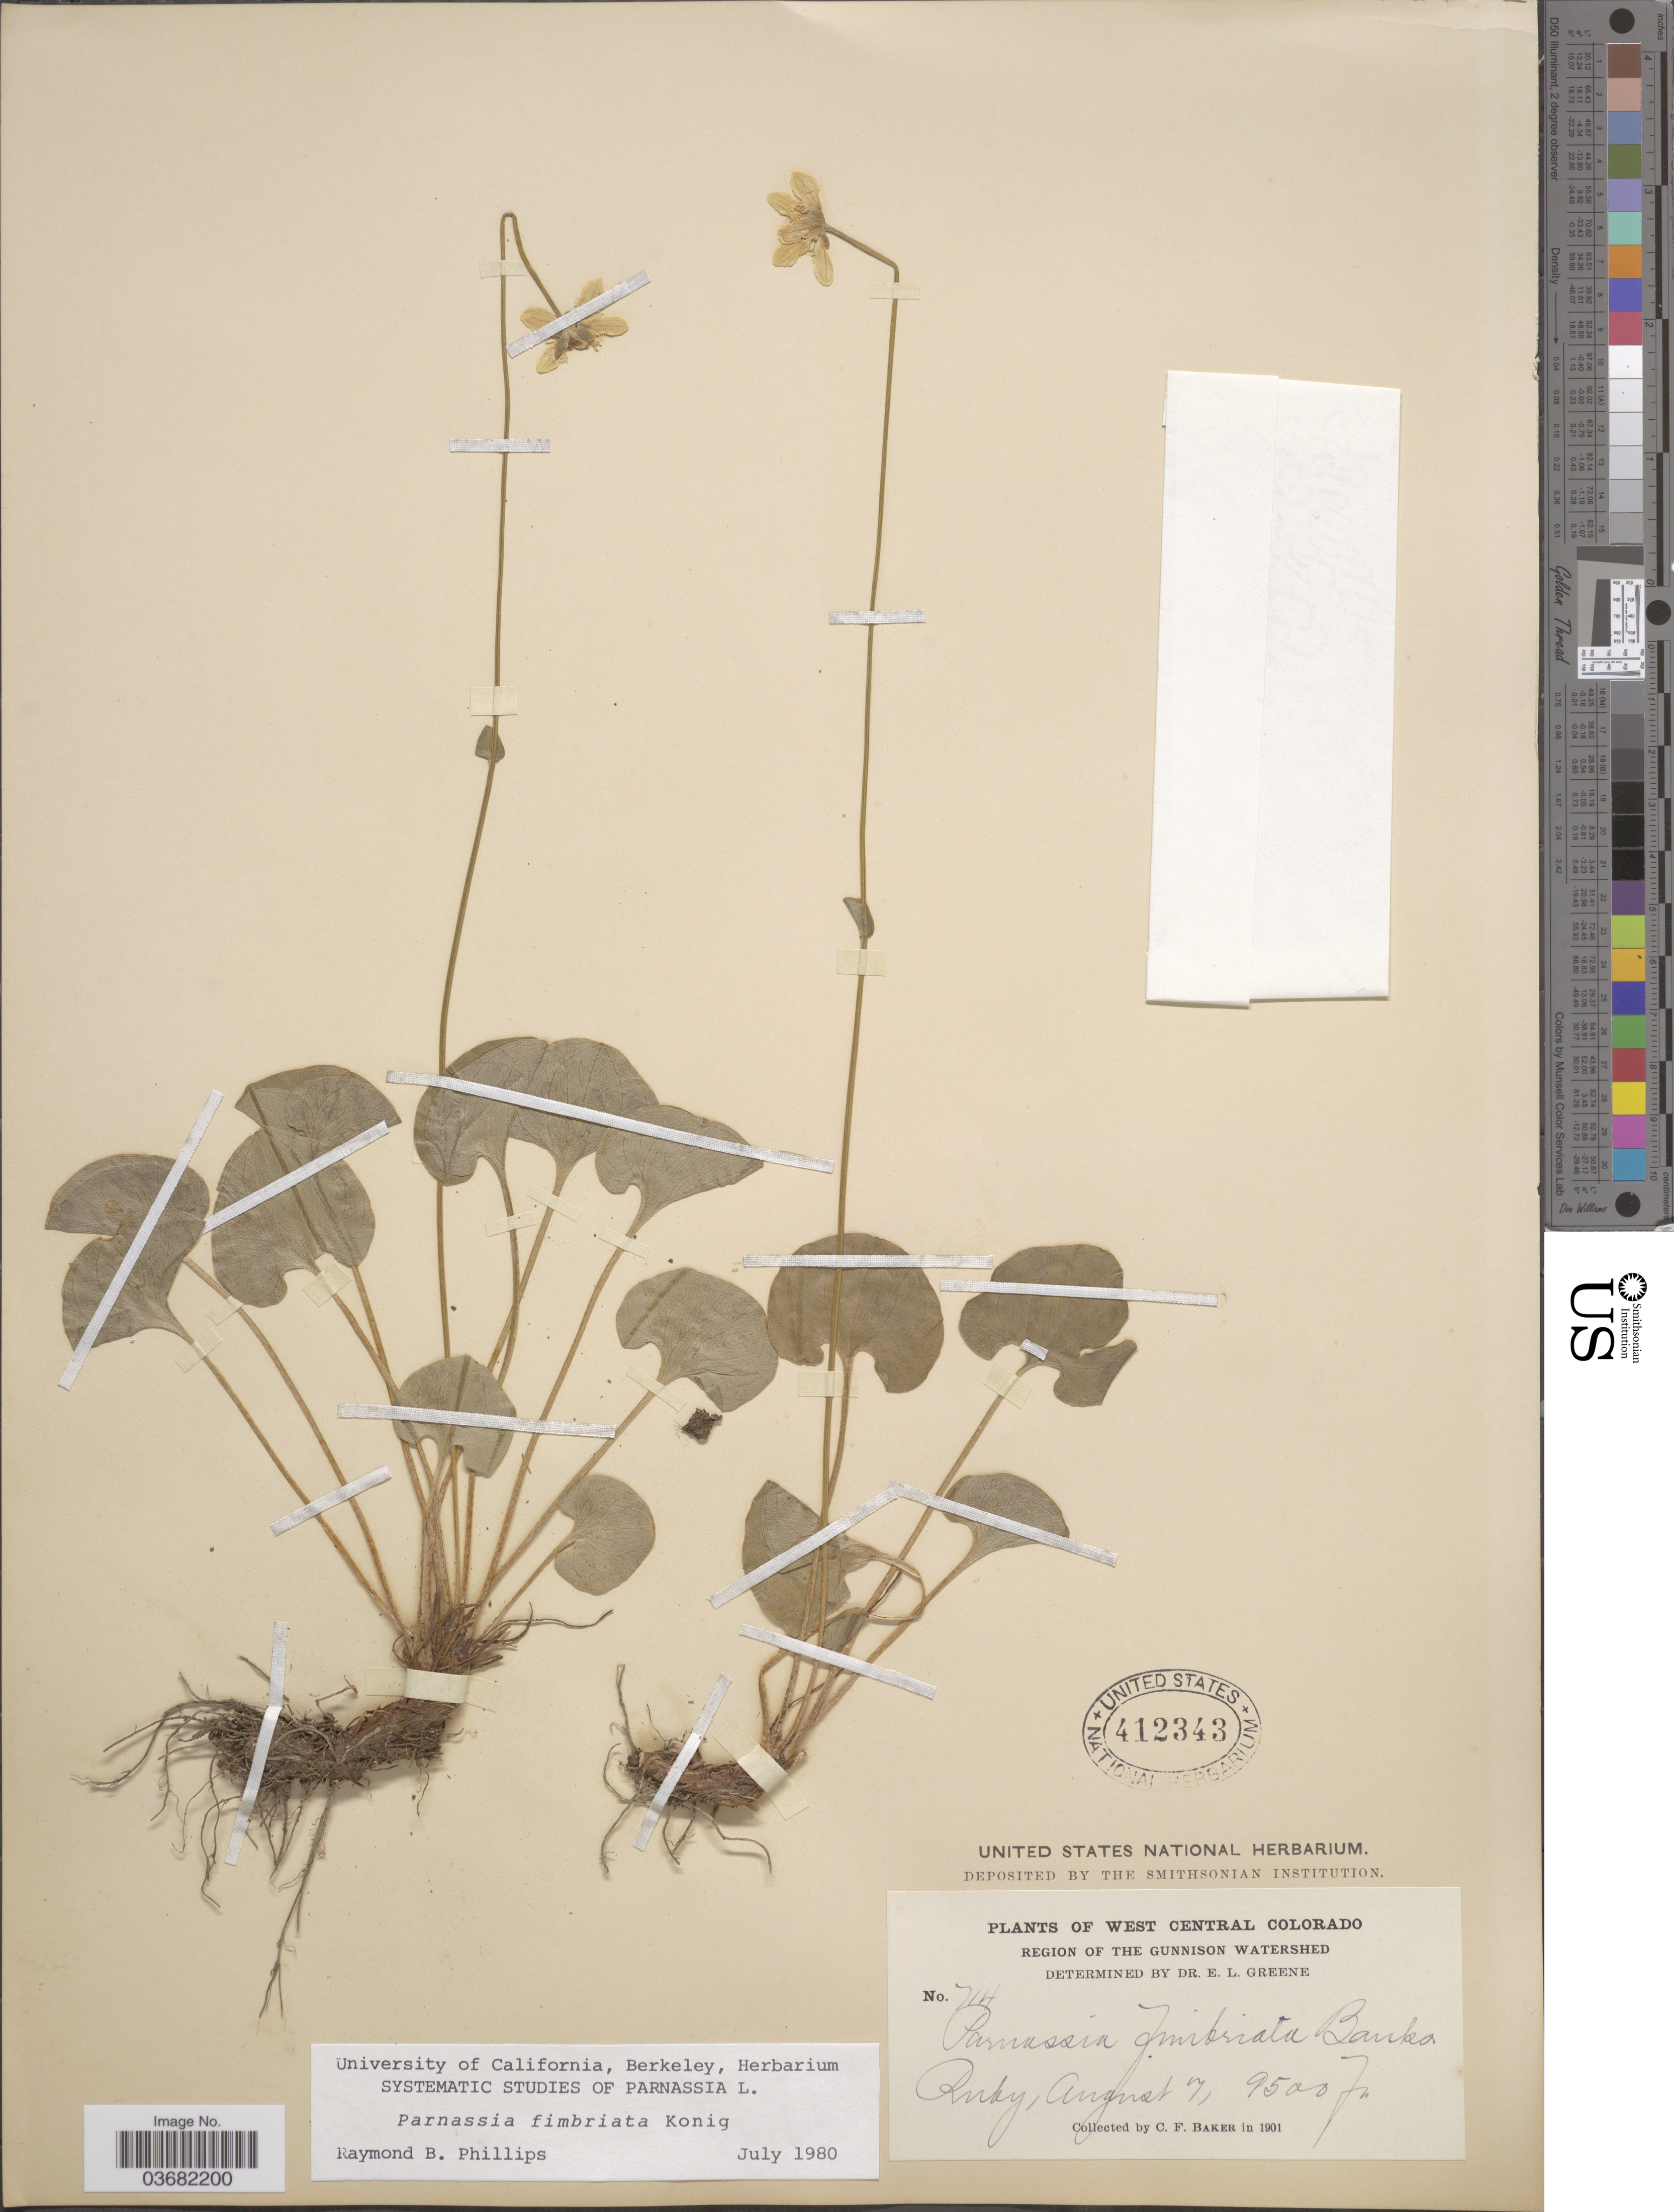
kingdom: Plantae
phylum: Tracheophyta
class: Magnoliopsida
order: Celastrales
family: Parnassiaceae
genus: Parnassia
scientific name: Parnassia fimbriata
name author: K.D. Koenig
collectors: C. F. Baker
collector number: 714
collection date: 1901-08-07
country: United States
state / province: Colorado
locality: West Central Colorado. Region of the Gunnison Watershed. Ruby.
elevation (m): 2896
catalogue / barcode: US 412343